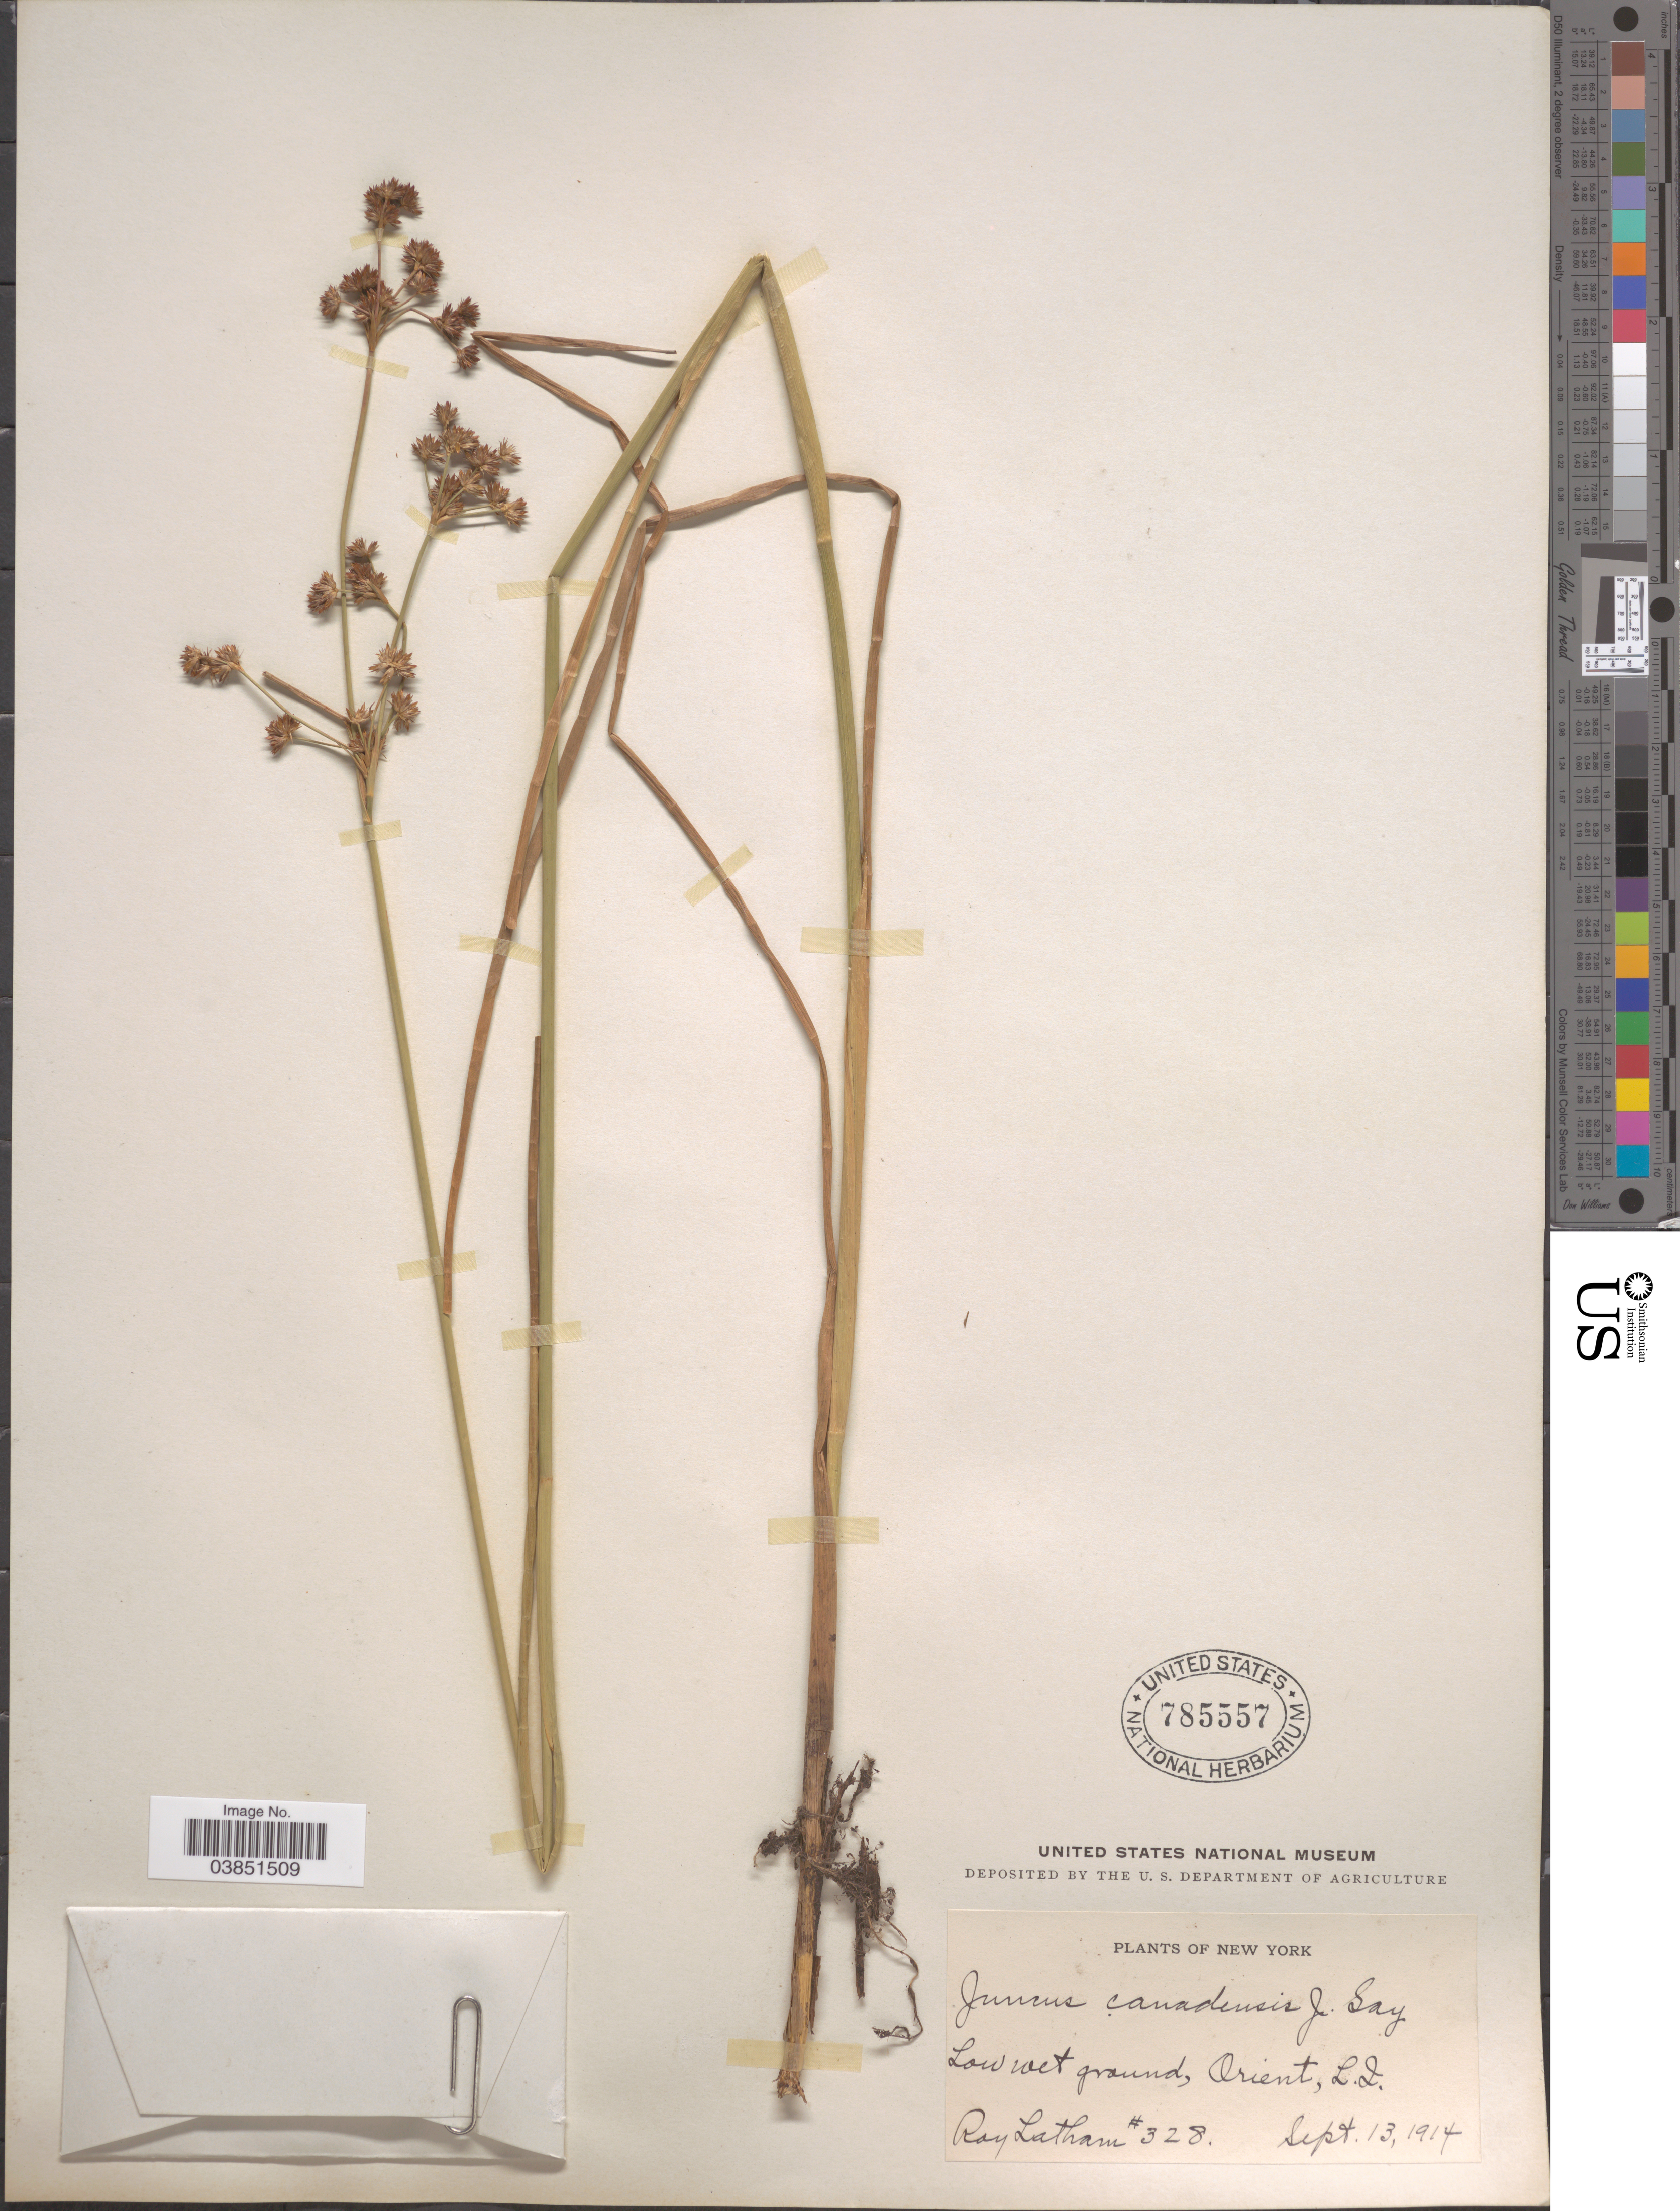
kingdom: Plantae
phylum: Tracheophyta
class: Liliopsida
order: Poales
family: Juncaceae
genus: Juncus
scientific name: Juncus canadensis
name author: J. Gay ex Laharpe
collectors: R. Latham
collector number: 328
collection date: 1914-09-13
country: United States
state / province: New York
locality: Orient, L.I.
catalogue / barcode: US 785557